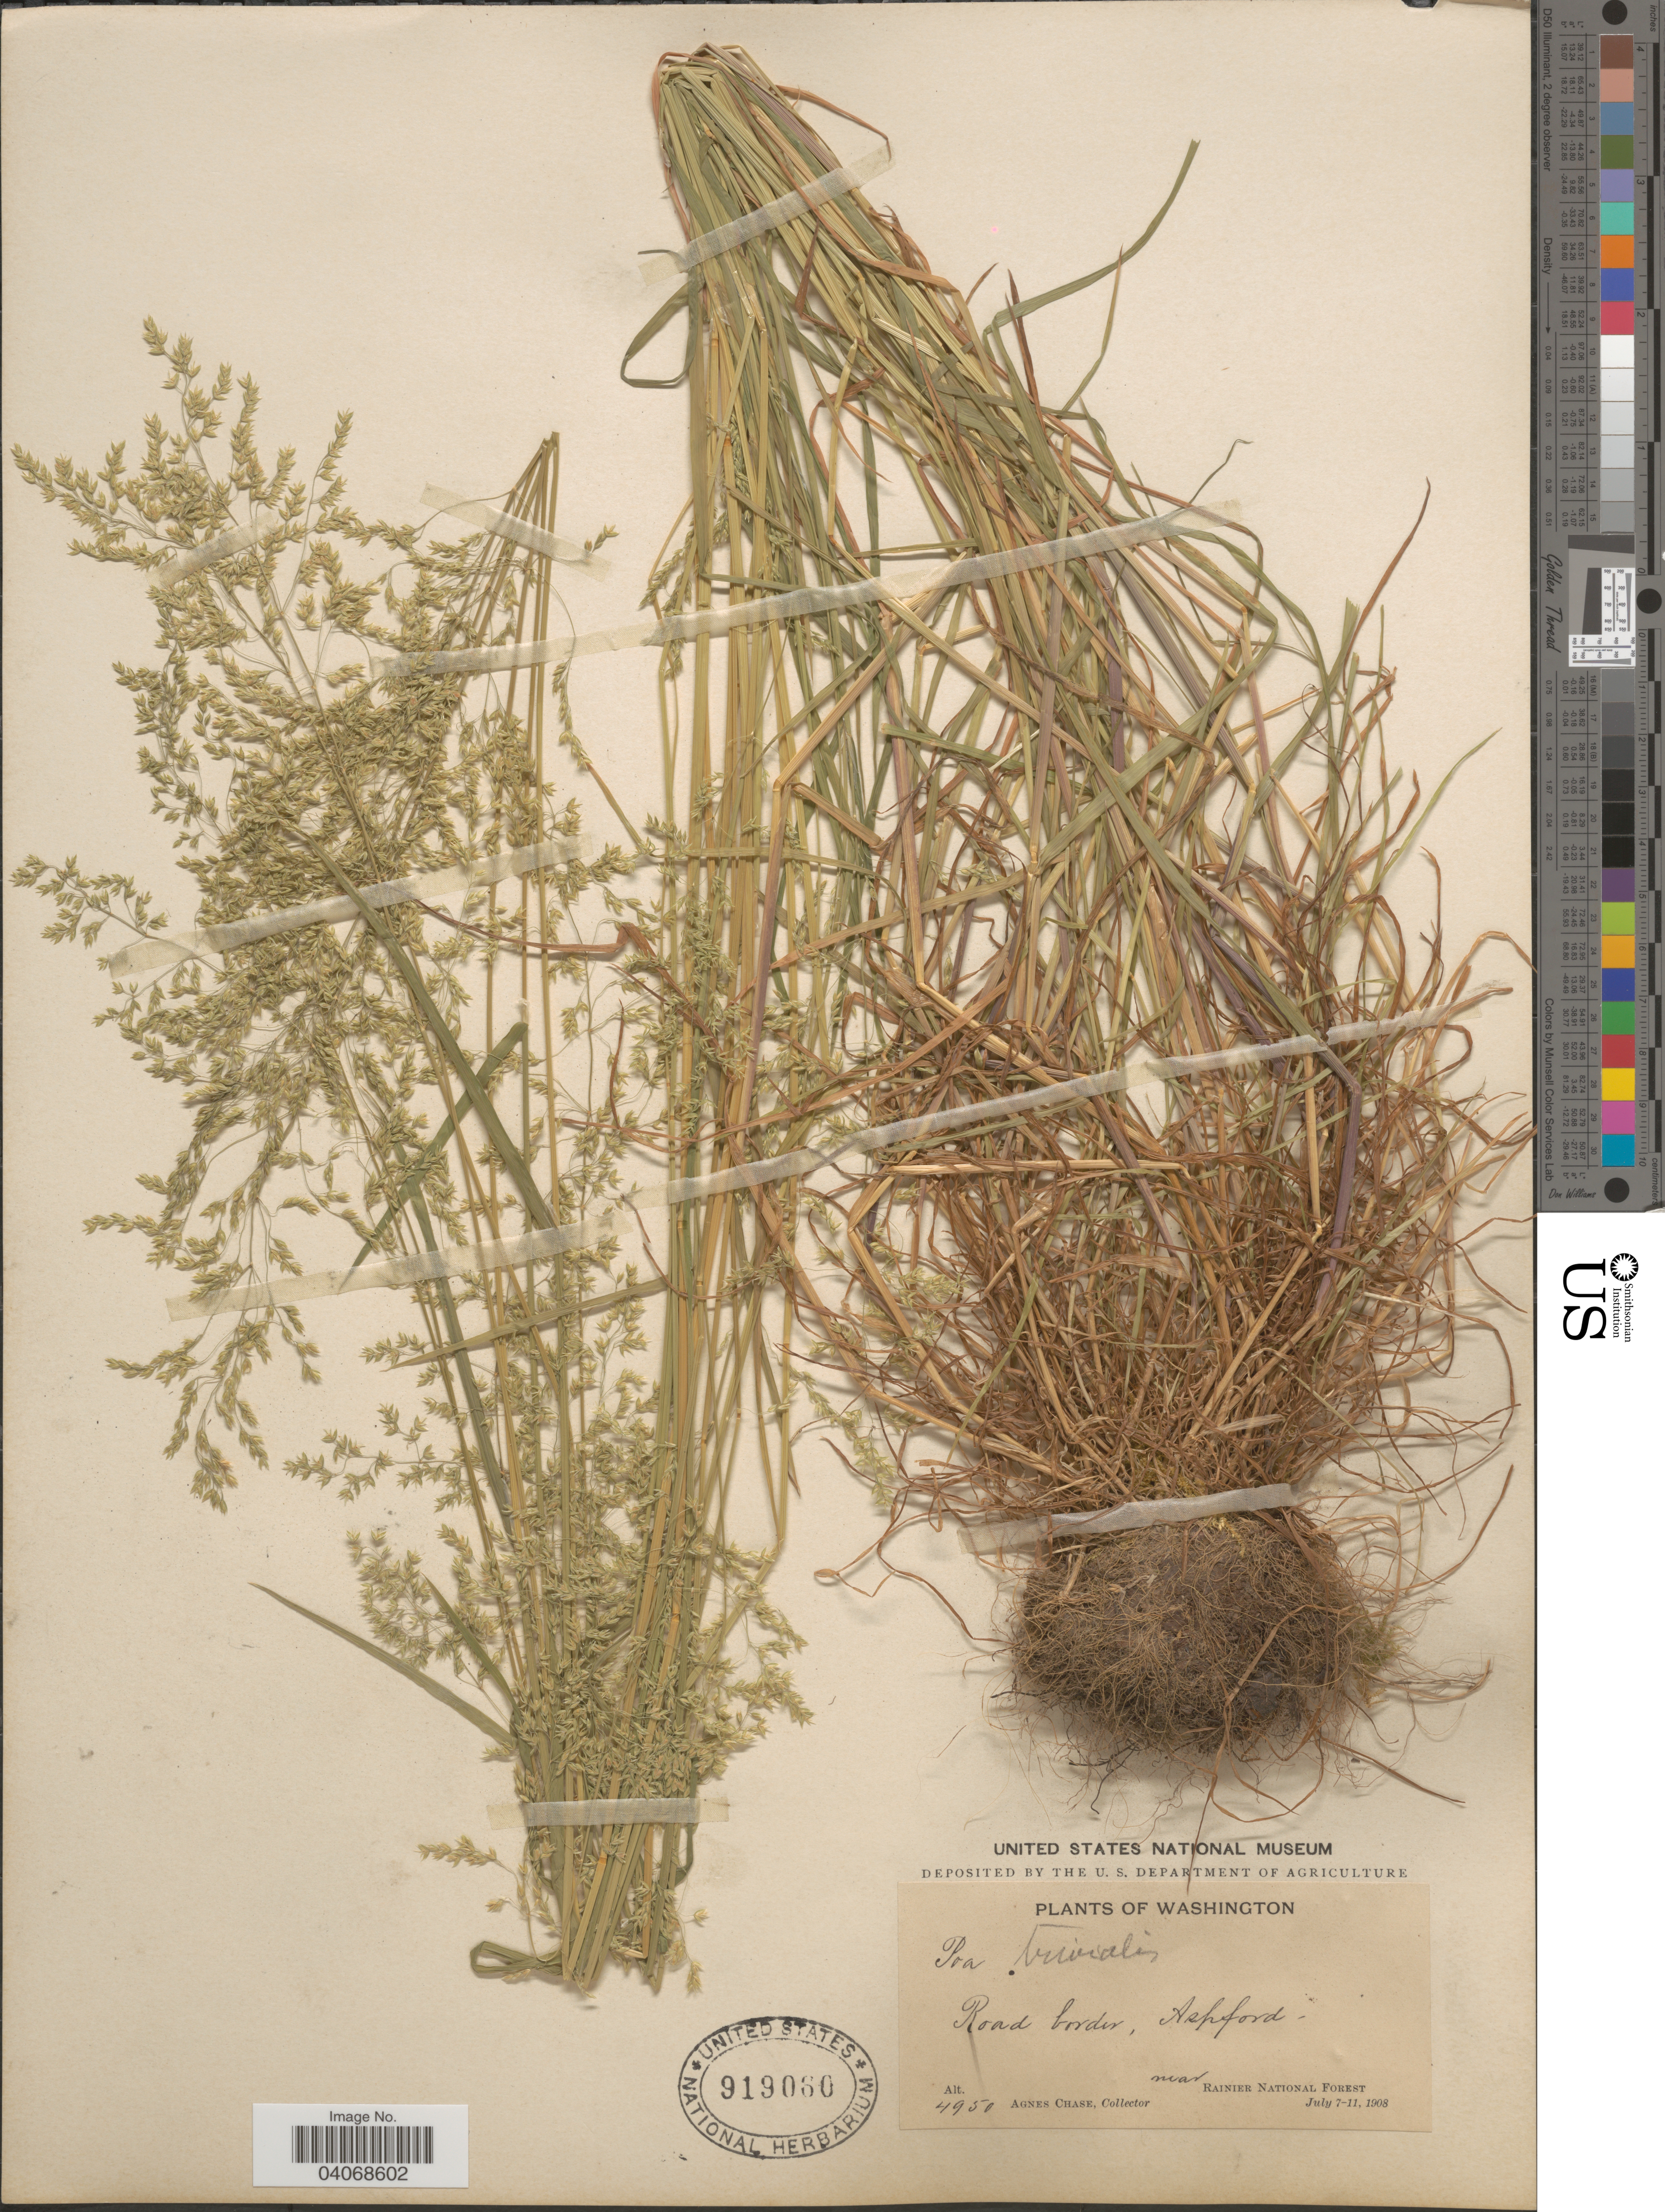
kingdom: Plantae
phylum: Tracheophyta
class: Liliopsida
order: Poales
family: Poaceae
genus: Poa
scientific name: Poa trivialis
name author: L.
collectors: A. Chase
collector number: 4950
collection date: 1908-07-07/1908-07-11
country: United States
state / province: Washington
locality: Road border, Ashford near Rainier National Forest.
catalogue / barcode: US 919060